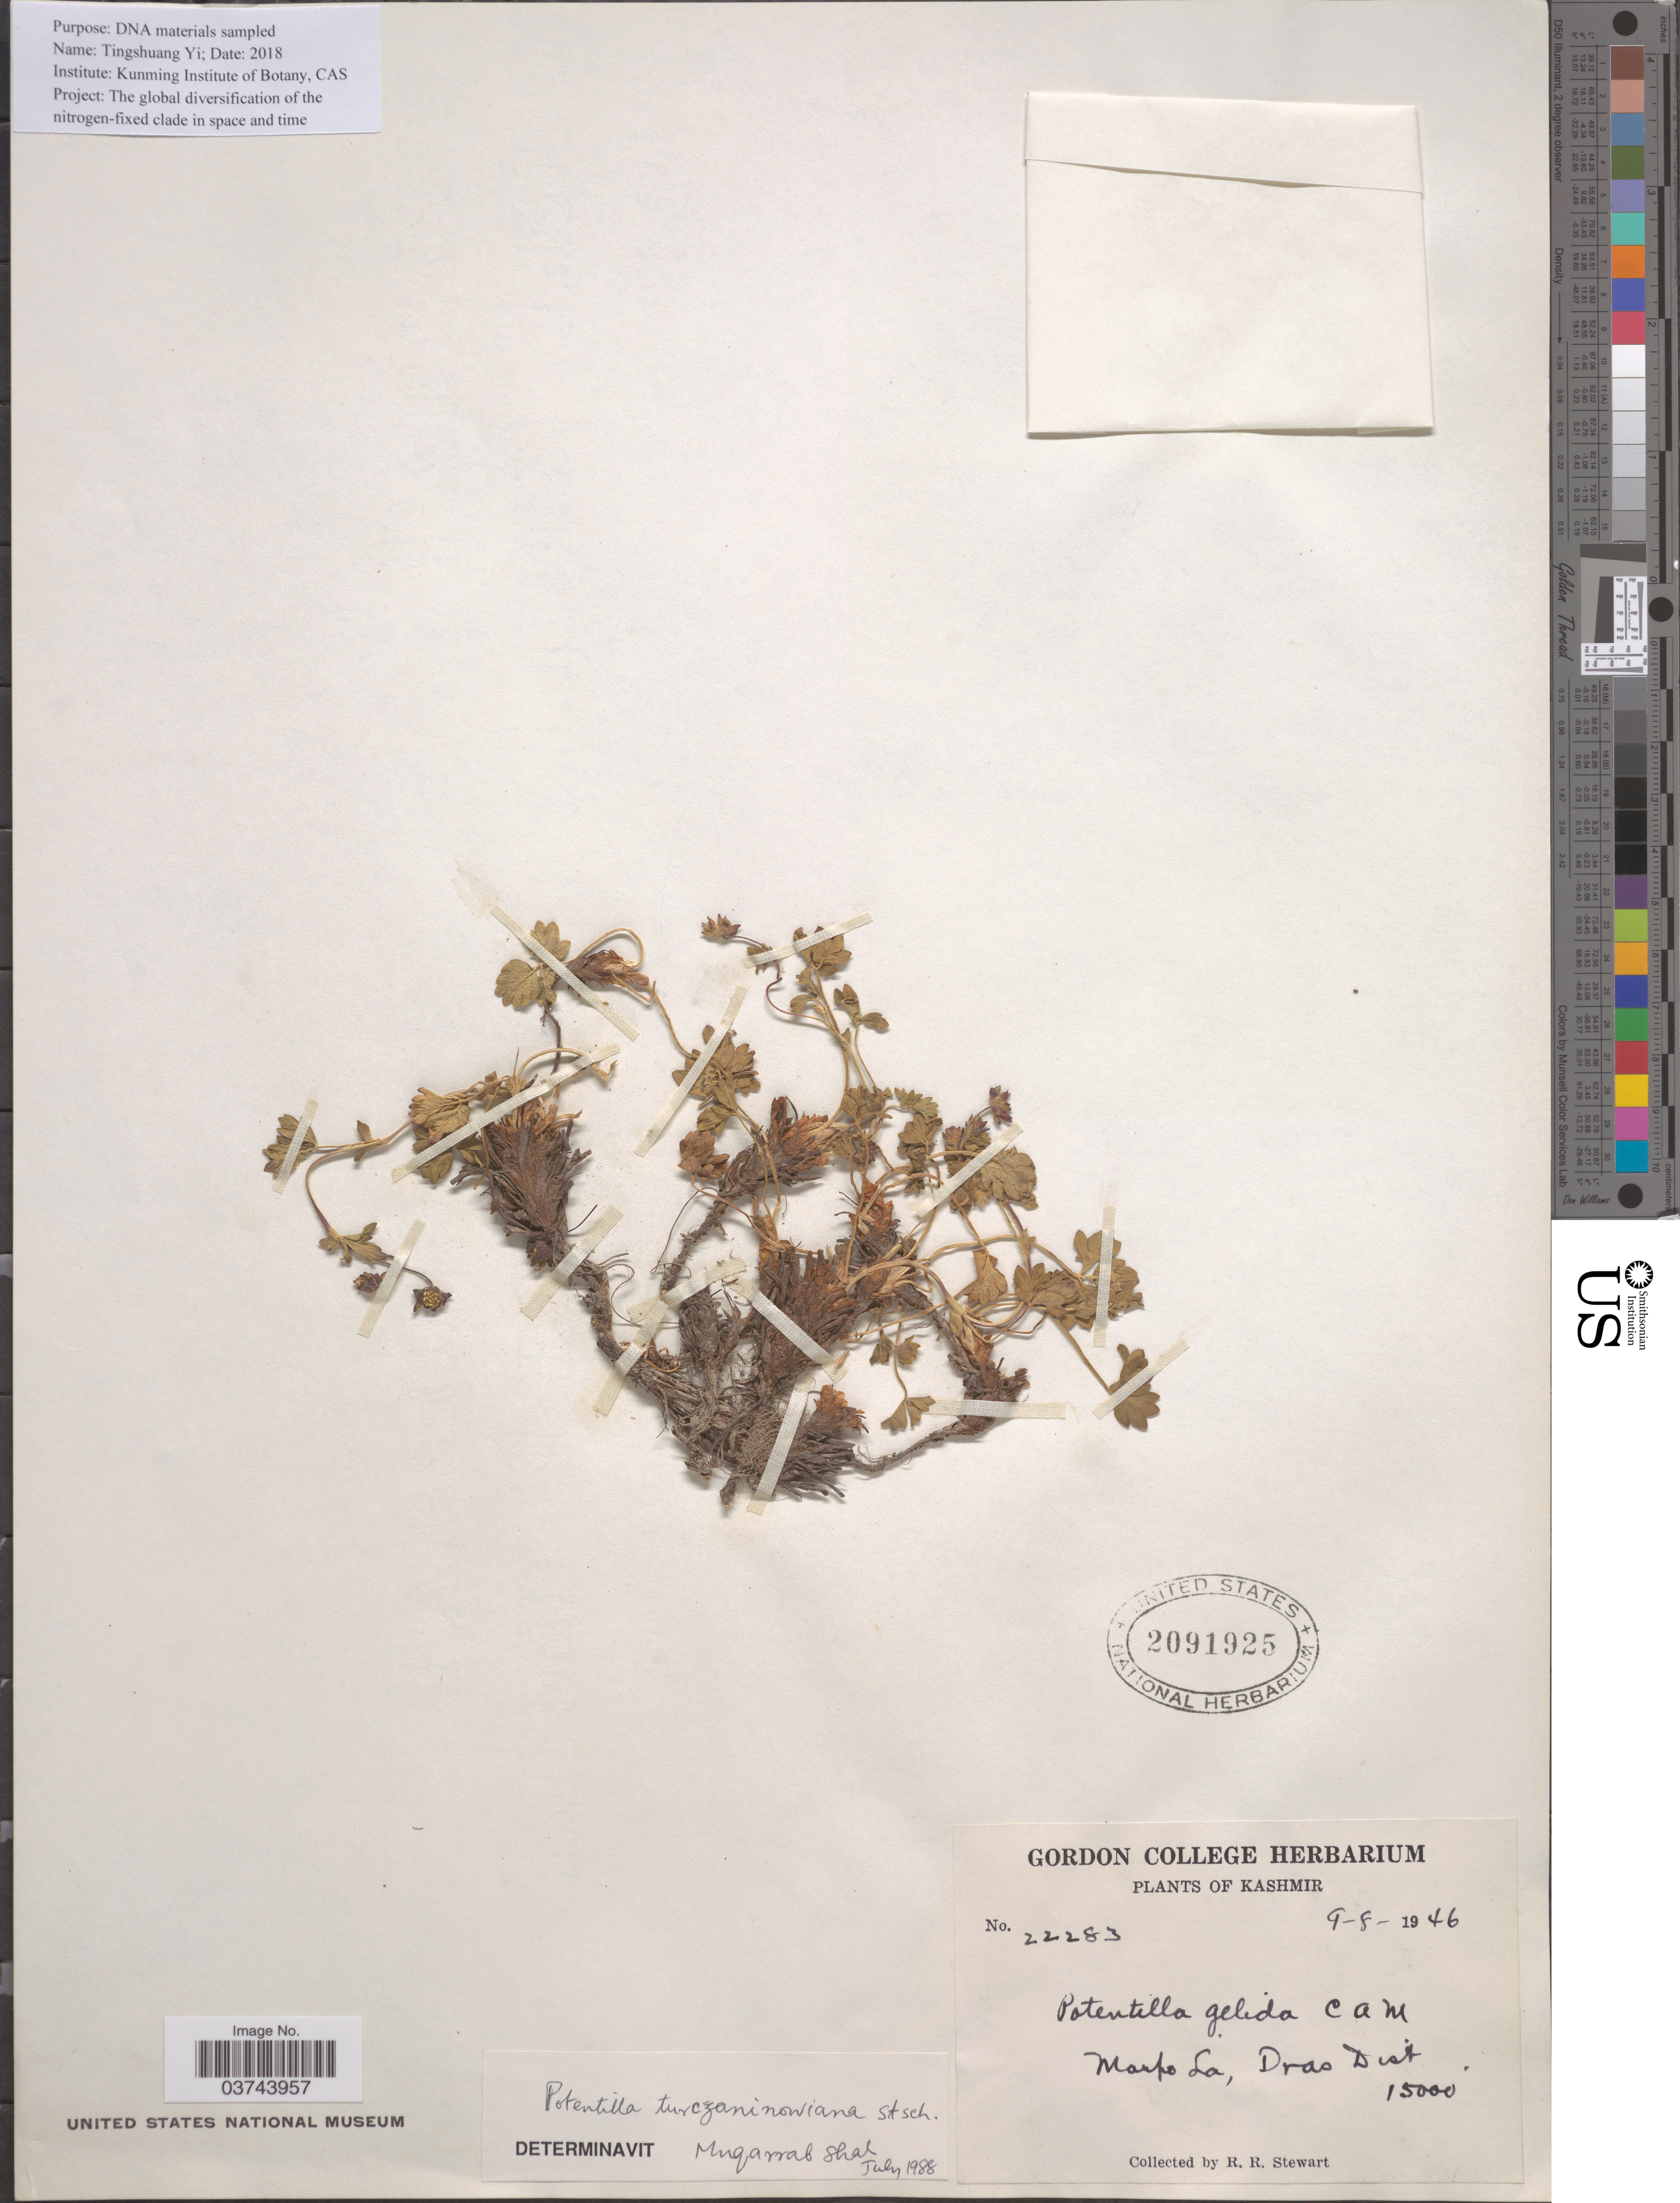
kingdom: Plantae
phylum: Tracheophyta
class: Magnoliopsida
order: Rosales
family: Rosaceae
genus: Potentilla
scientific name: Potentilla turczaninowiana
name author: Stschegl.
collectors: R. Stewart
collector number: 22283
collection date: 1946-08-09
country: India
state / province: Jammu and Kashmir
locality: Kashmir. Marpo La, Dras Dist.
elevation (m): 4572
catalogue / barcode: US 2091925